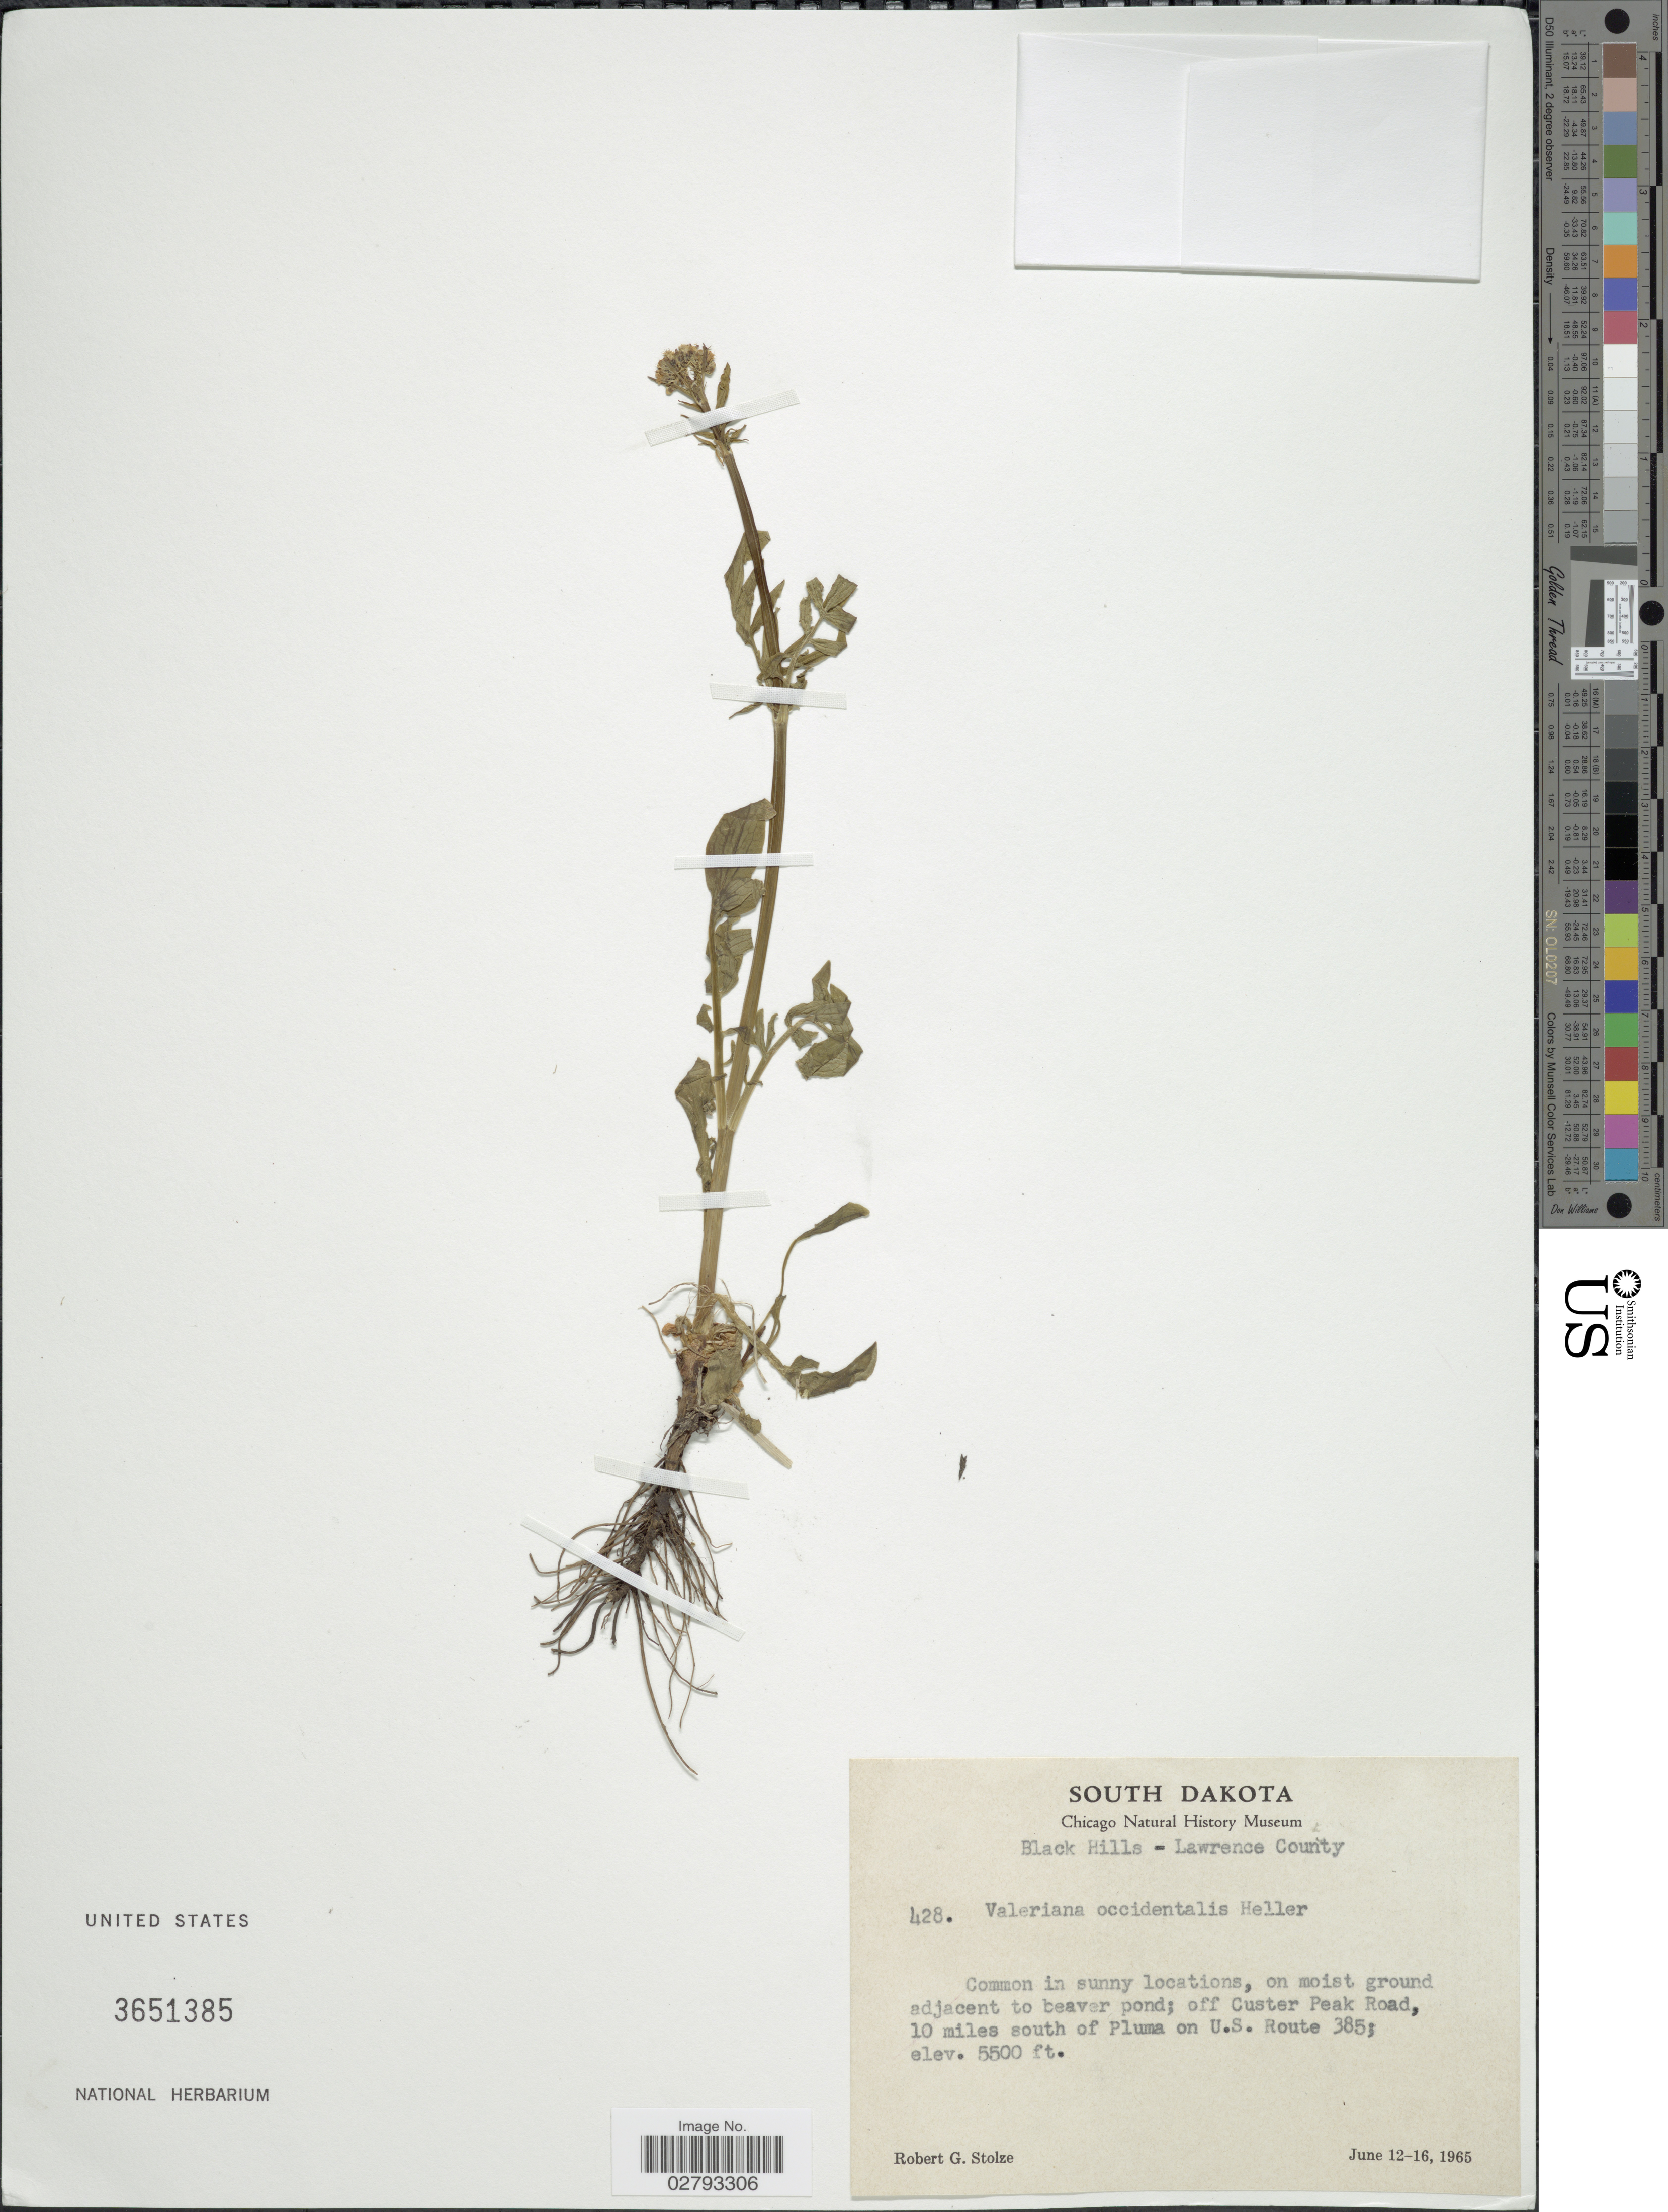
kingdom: Plantae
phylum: Tracheophyta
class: Magnoliopsida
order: Dipsacales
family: Caprifoliaceae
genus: Valeriana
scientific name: Valeriana occidentalis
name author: A. Heller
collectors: R. G. Stolze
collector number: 428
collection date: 1965-06-12/1965-06-16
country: United States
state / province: South Dakota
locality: Black Hills - Lawrence County, Common in sunny locations, on moist ground adjacent to beaver pond; off Custer Peak Road, 10 miles south of Pluma on U.S. Route 385.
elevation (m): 1676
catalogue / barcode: US 3651385